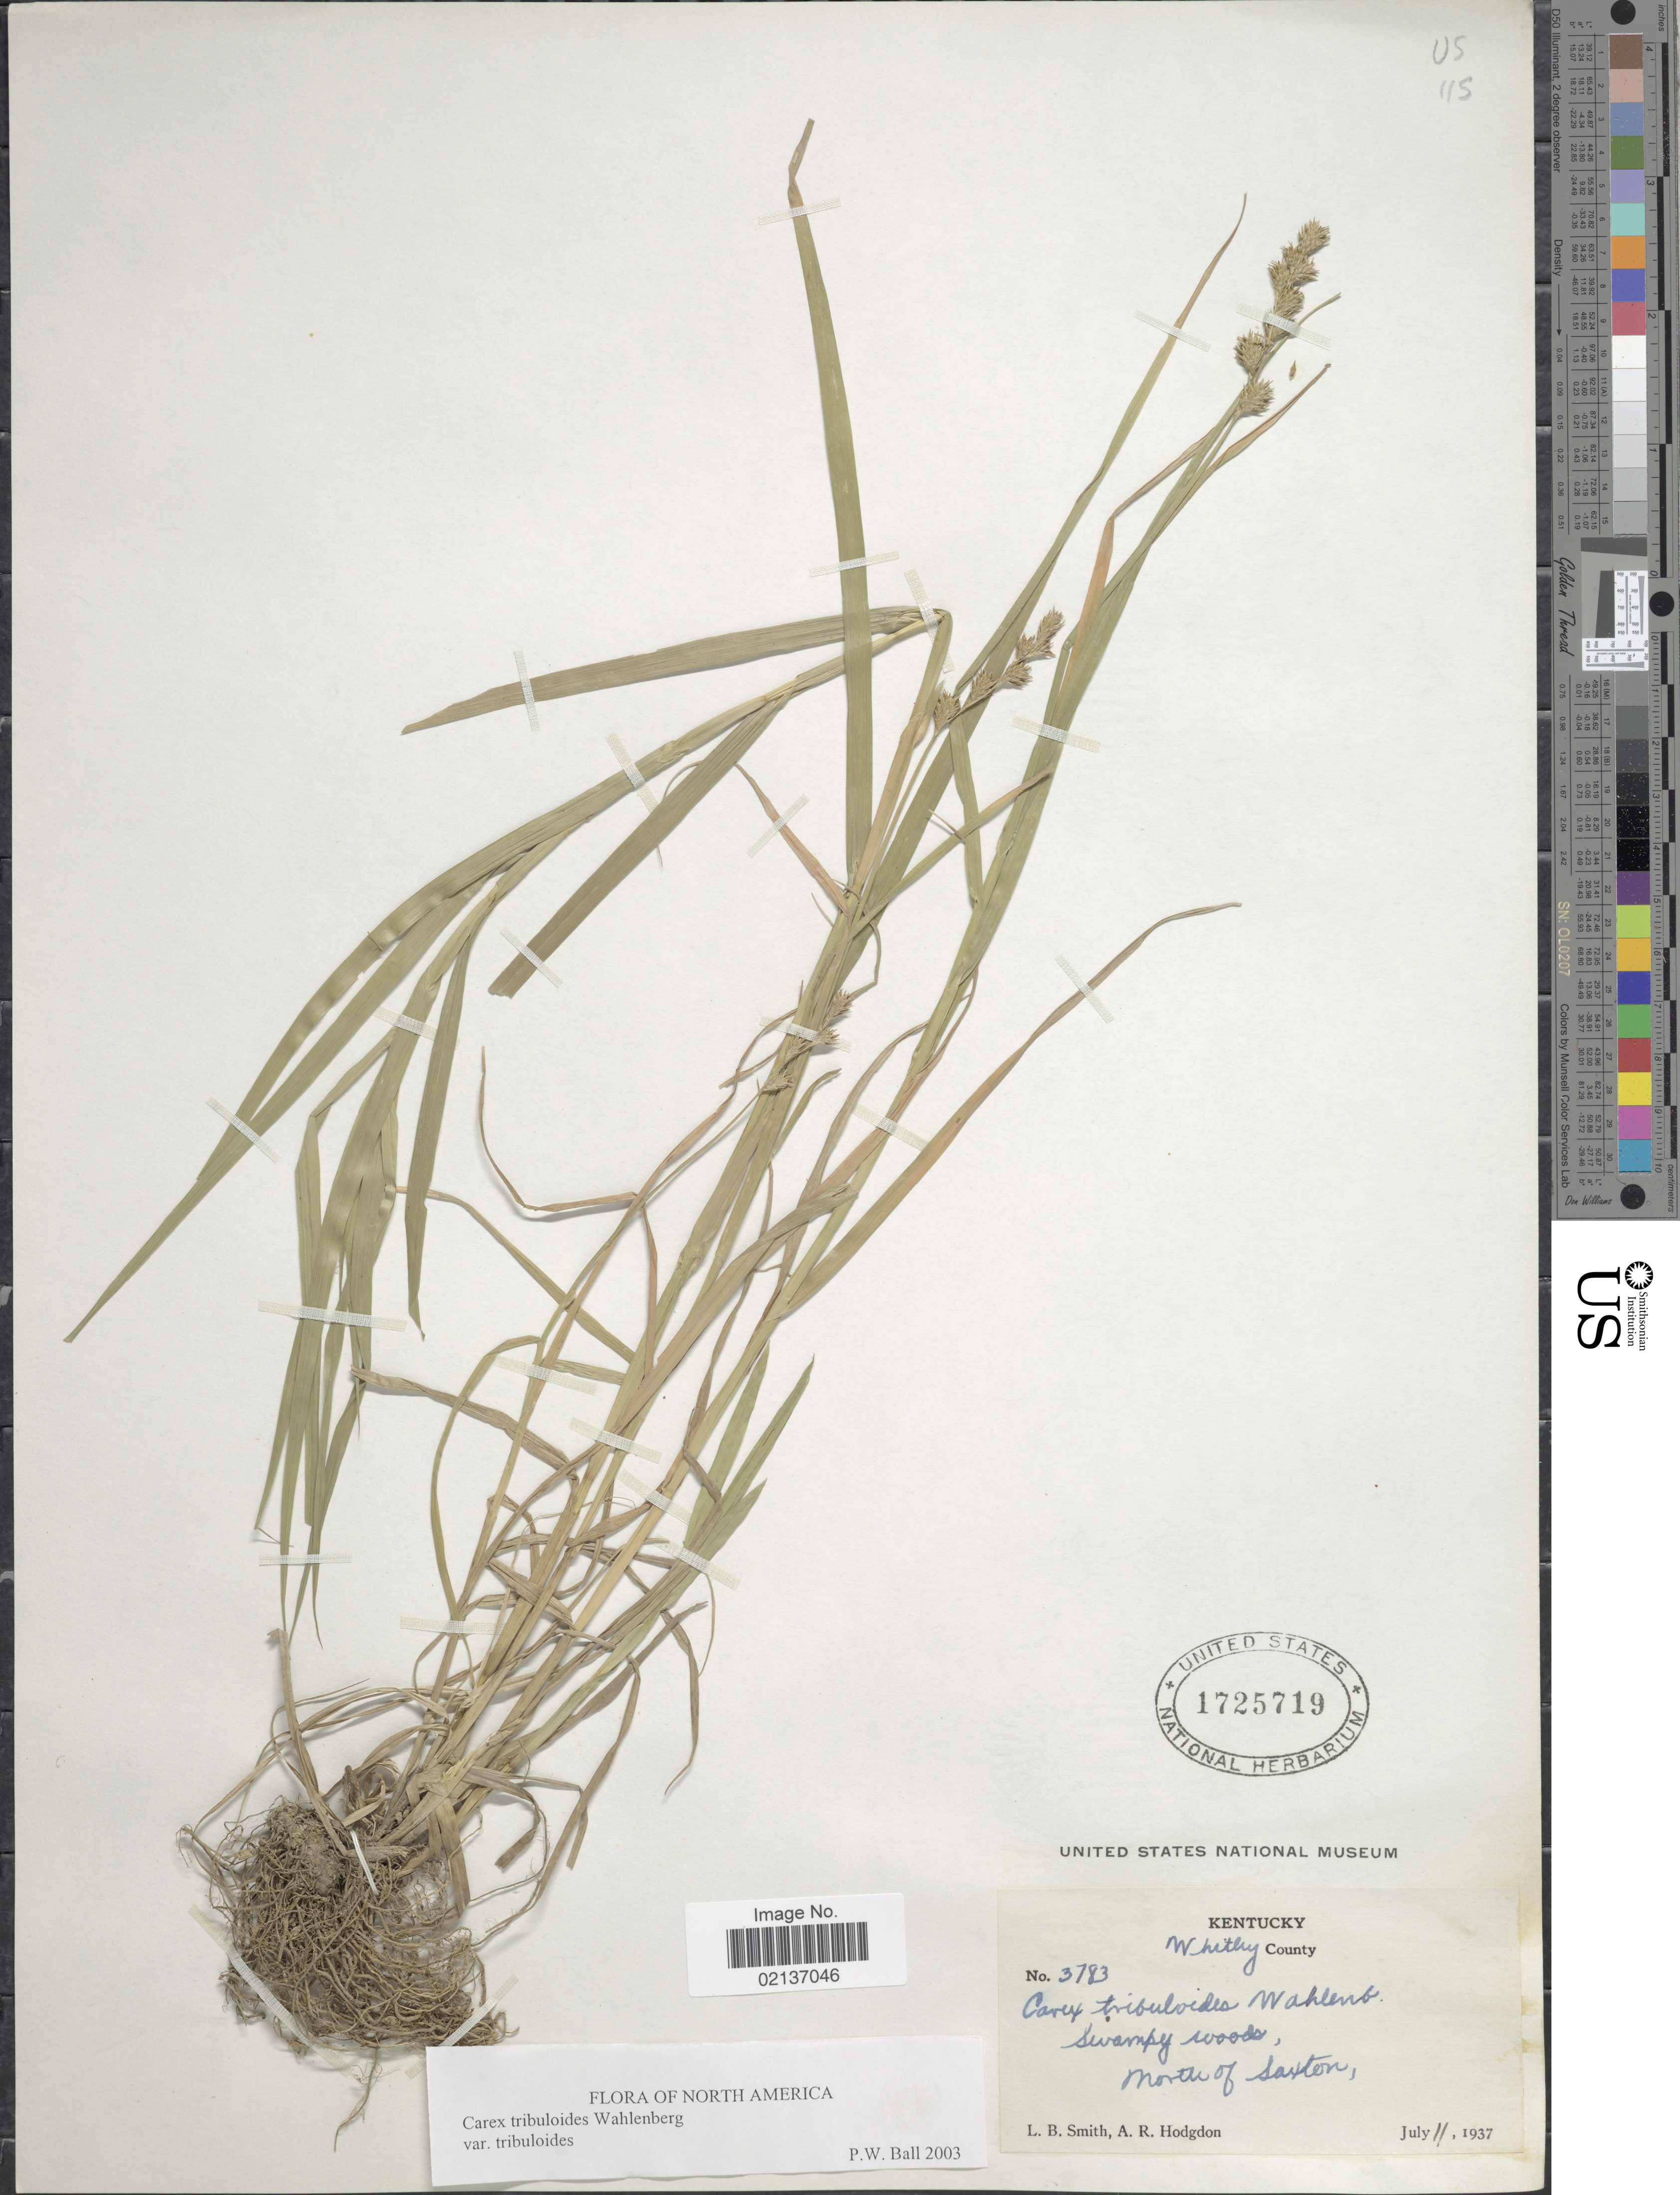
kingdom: Plantae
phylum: Tracheophyta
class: Liliopsida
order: Poales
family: Cyperaceae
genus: Carex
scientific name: Carex tribuloides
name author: Wahlenb.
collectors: L. Smith & A. R. Hodgdon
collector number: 3783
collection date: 1937-07-11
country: United States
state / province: Kentucky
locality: Whitley County, Mouth of Saxton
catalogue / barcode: US 1725719